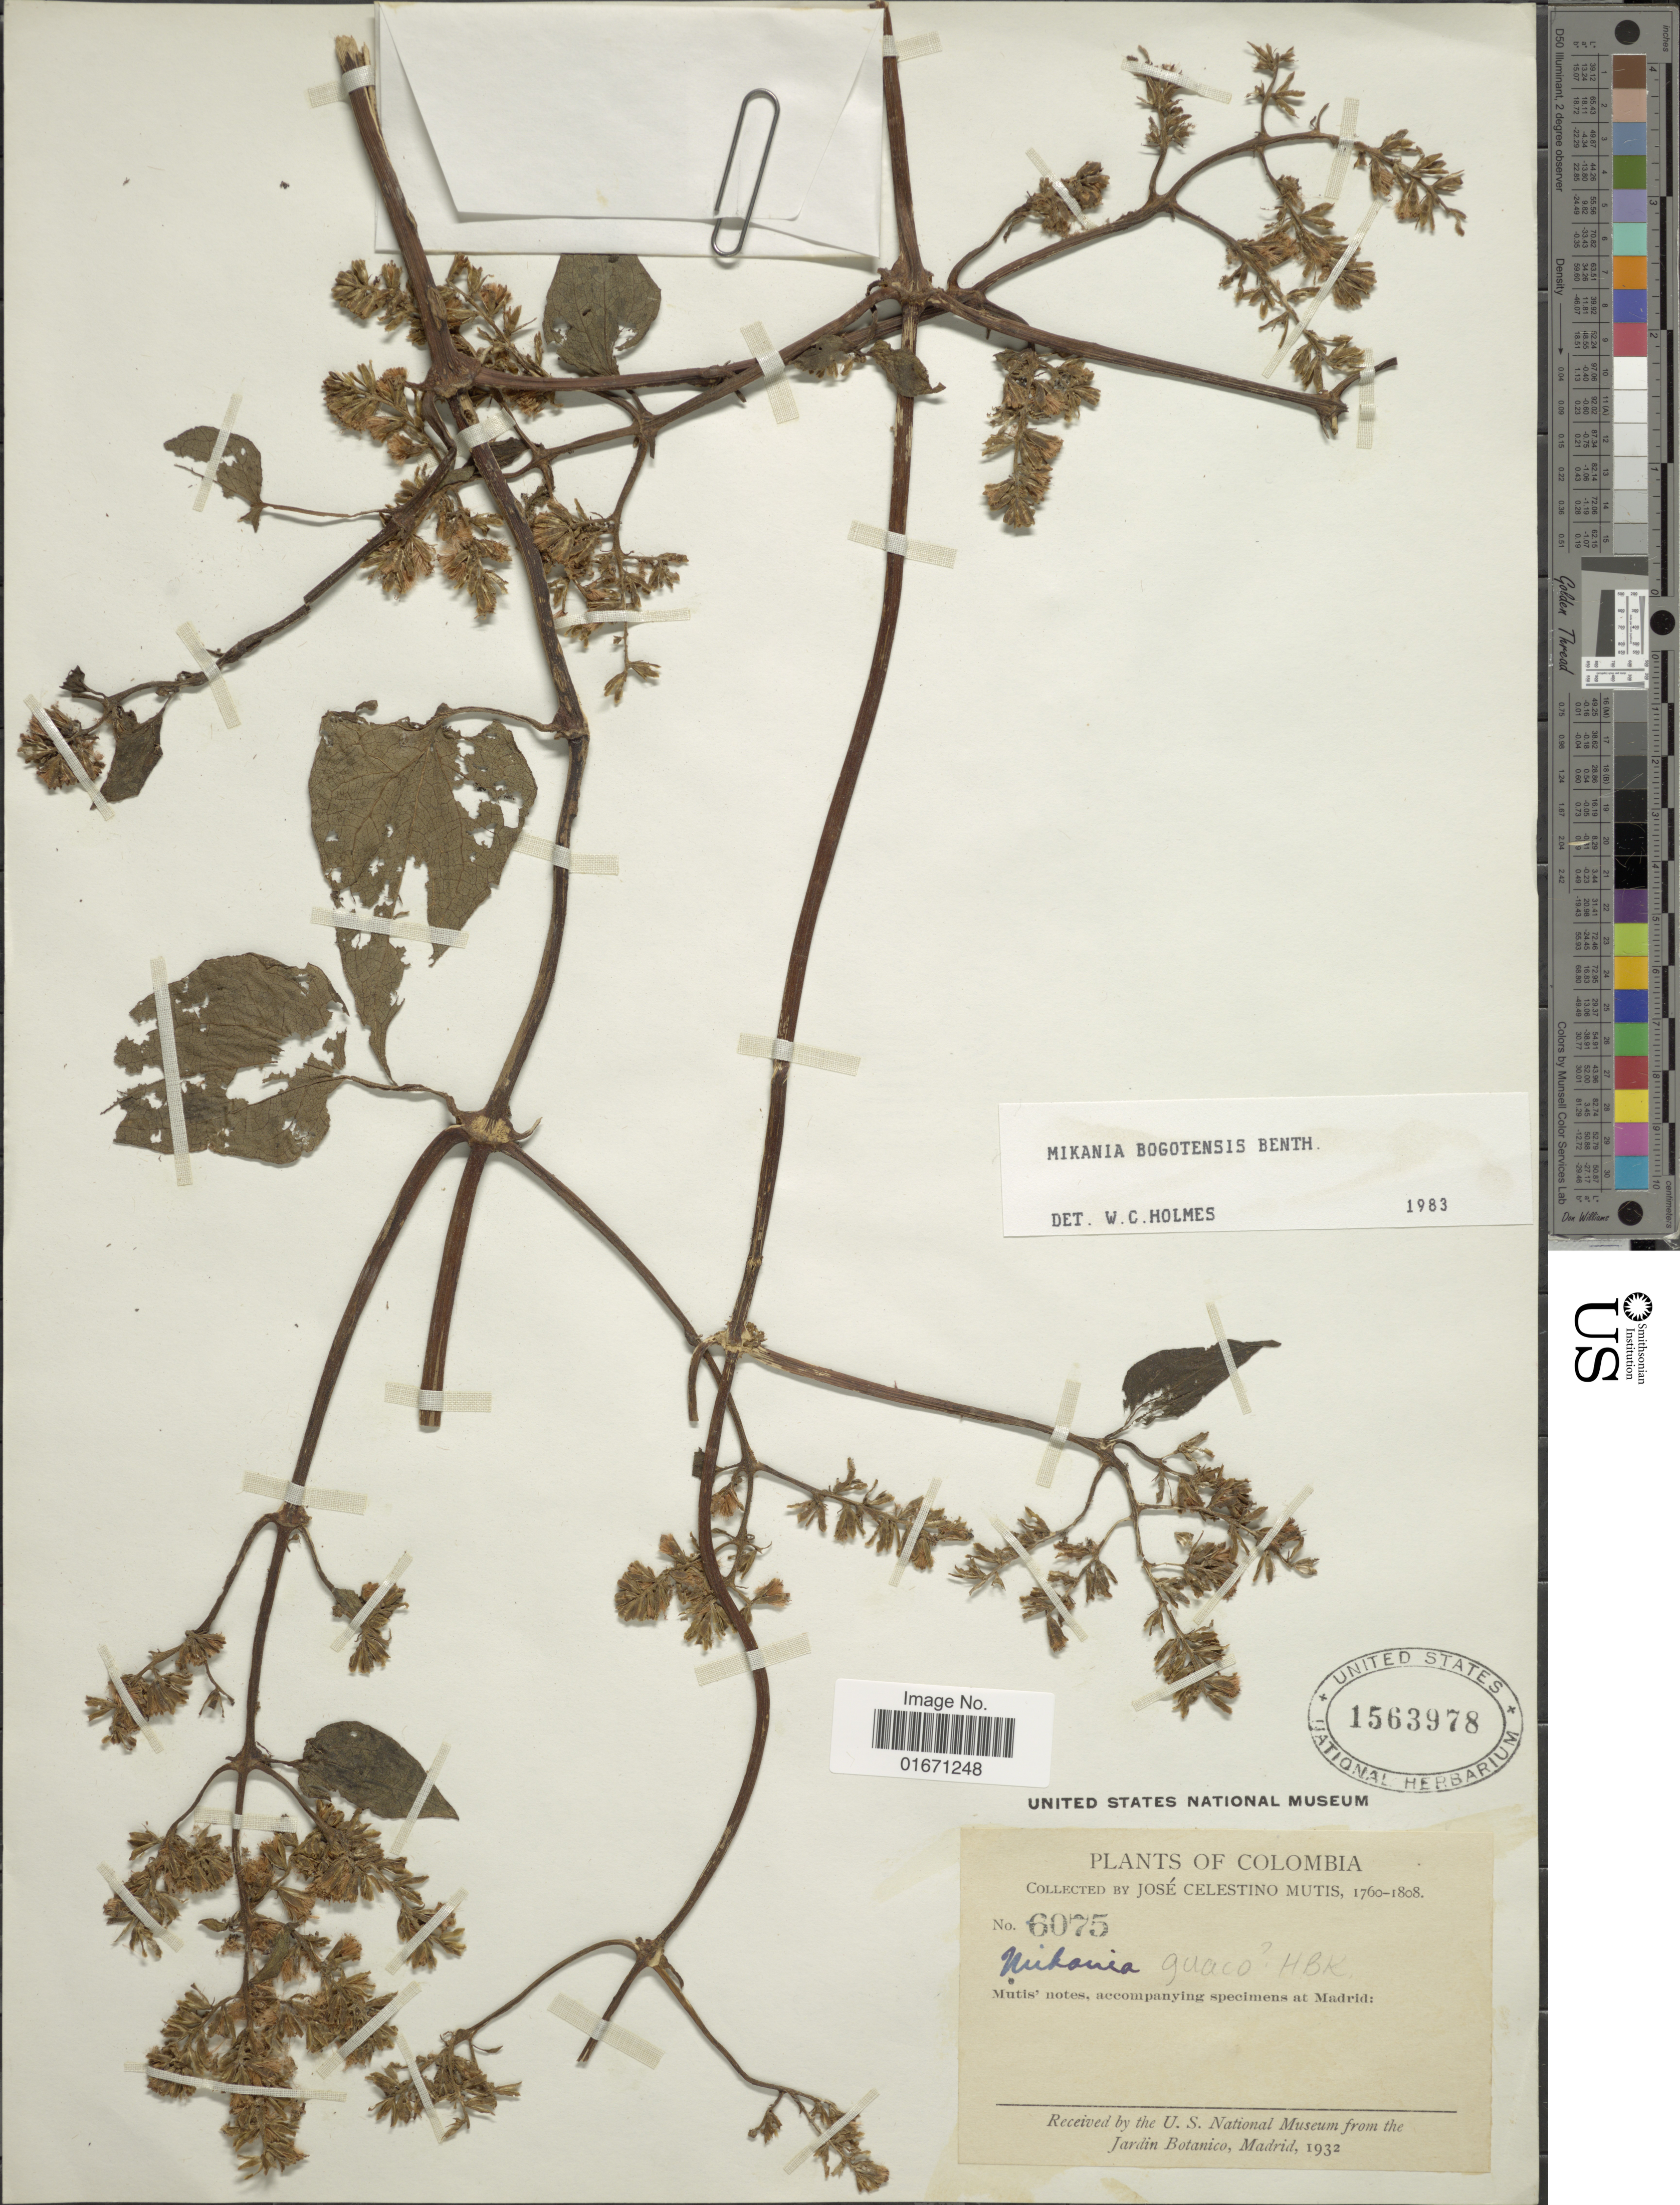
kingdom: Plantae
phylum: Tracheophyta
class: Magnoliopsida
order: Asterales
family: Asteraceae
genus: Mikania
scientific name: Mikania bogotensis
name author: Benth.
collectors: J. C. B. Mutis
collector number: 6075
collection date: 1760/1808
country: Colombia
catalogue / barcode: US 1563978